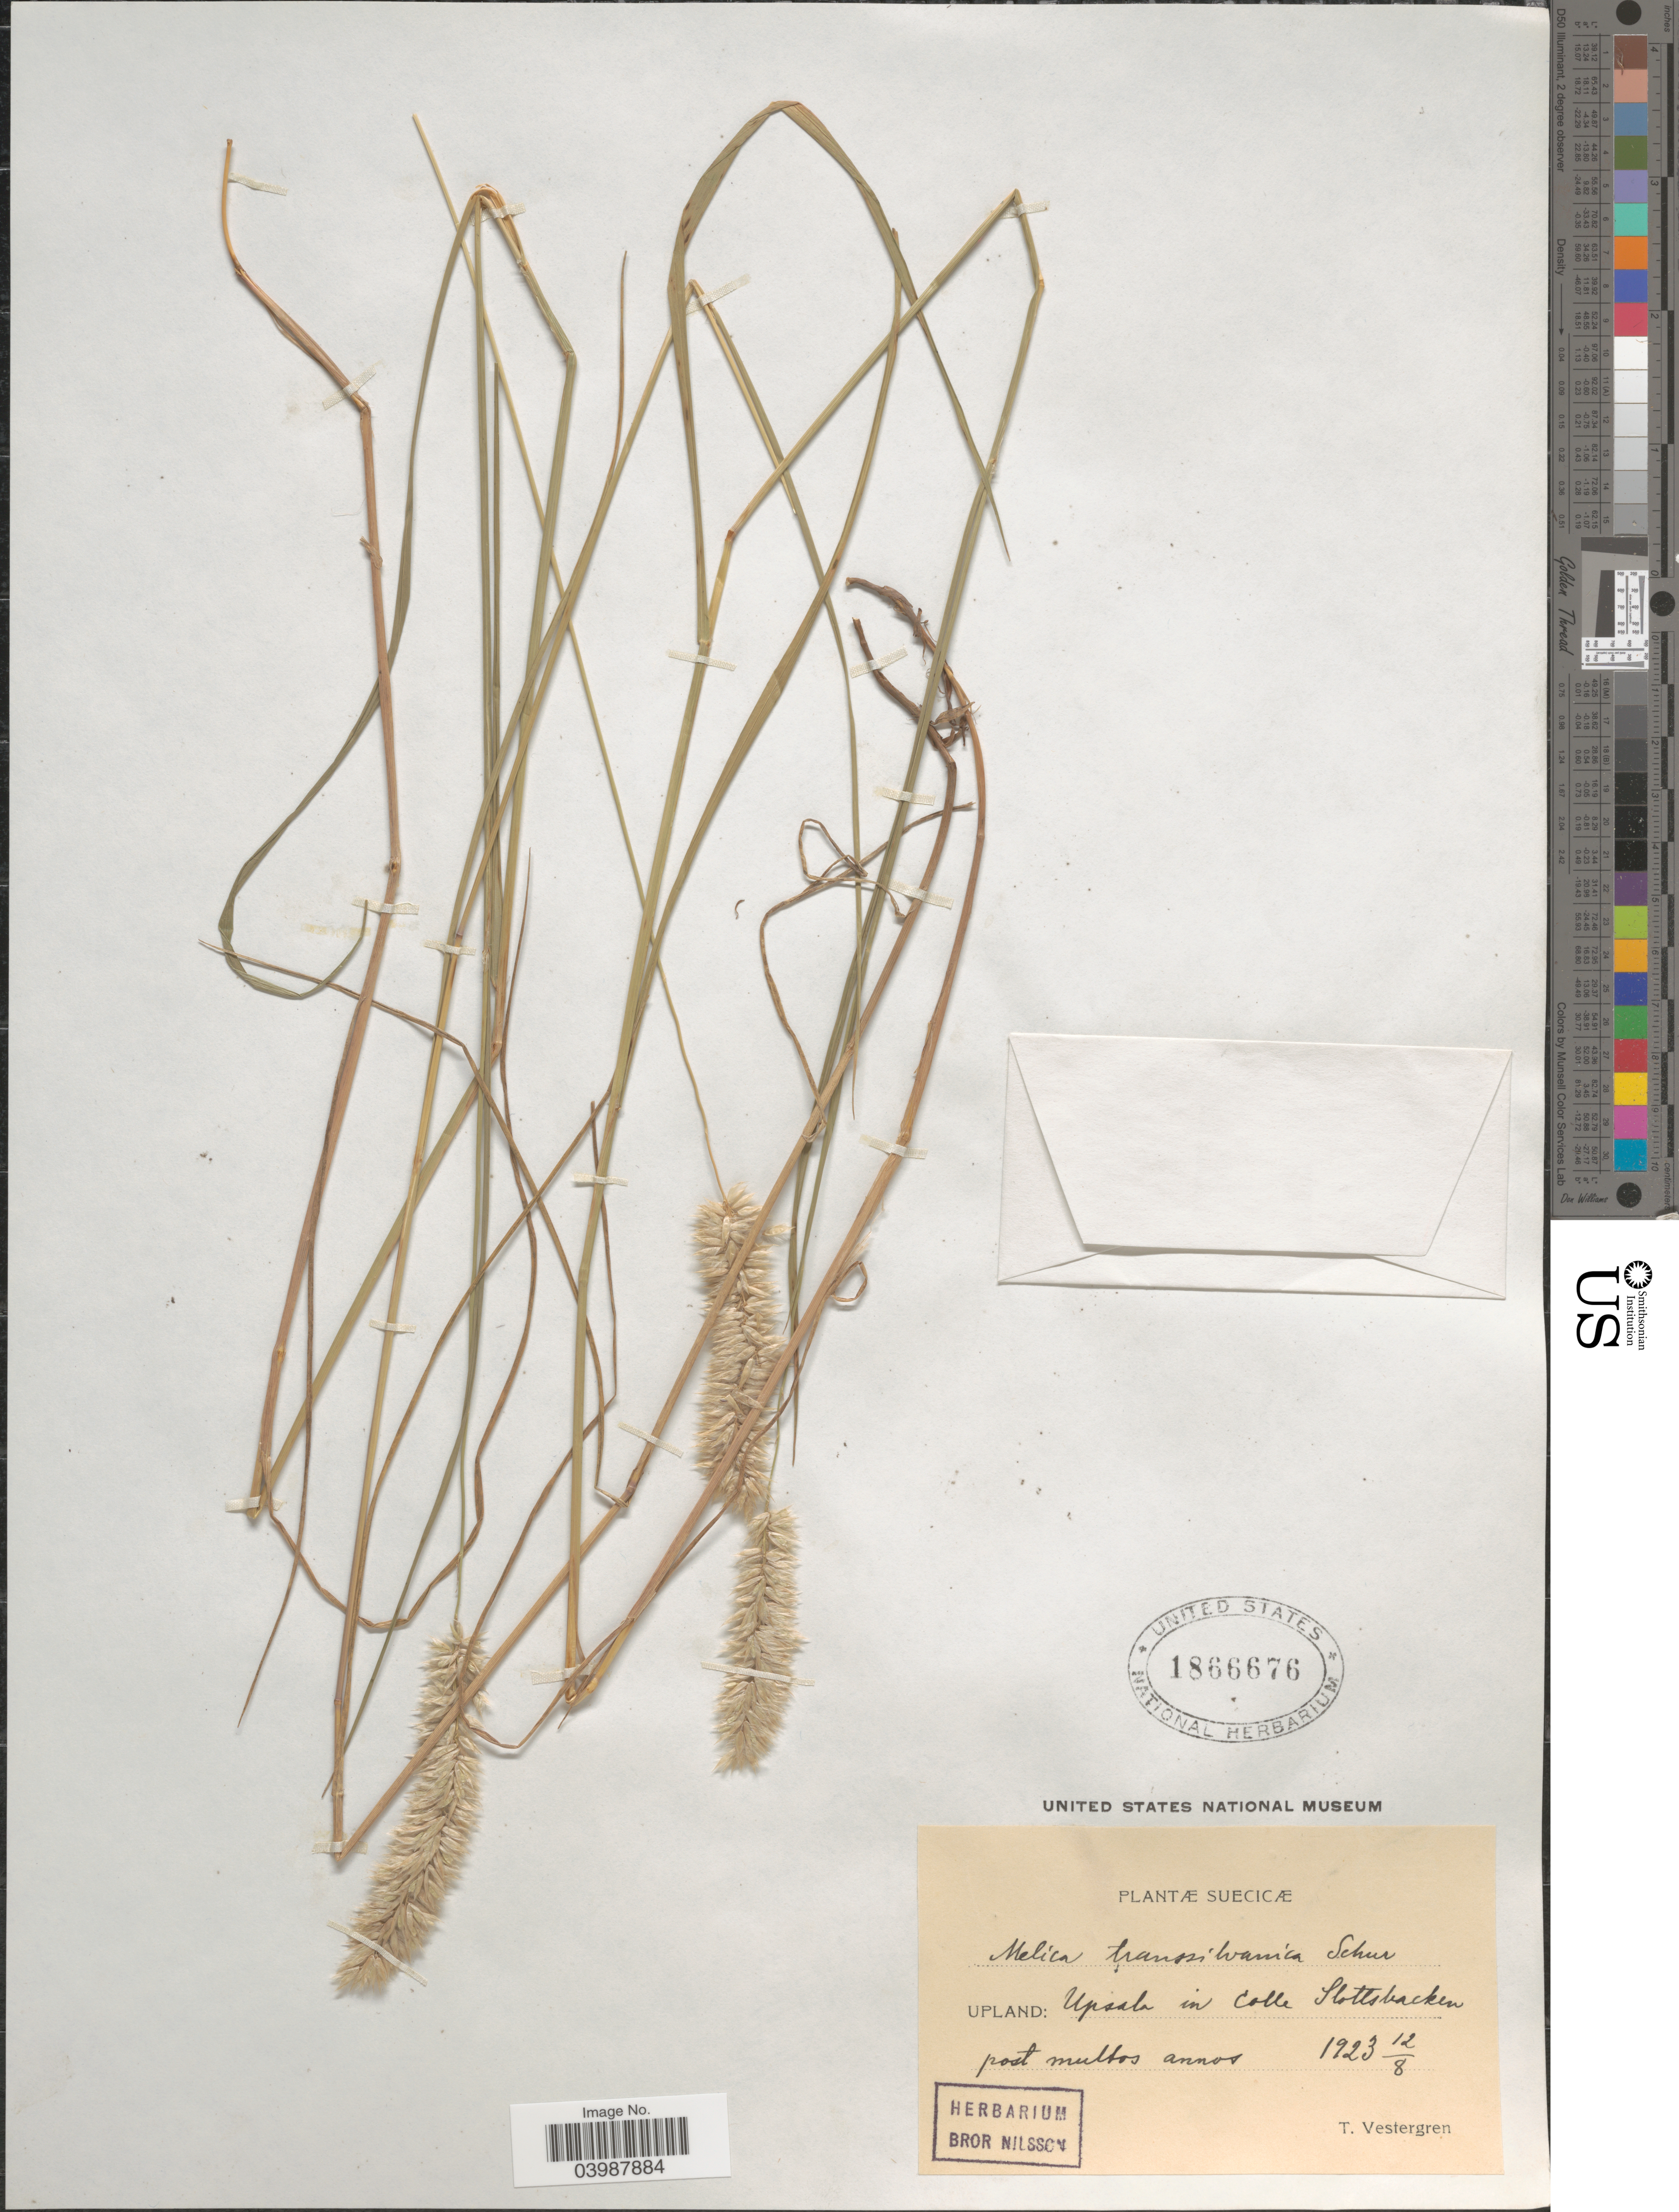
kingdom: Plantae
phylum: Tracheophyta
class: Liliopsida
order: Poales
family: Poaceae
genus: Melica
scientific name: Melica transsilvanica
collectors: T. Vestergren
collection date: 1923-08-12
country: Sweden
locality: Suecicæ. Upland: Upsala in colle Slottsbacken post multos annos.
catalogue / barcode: US 1866676